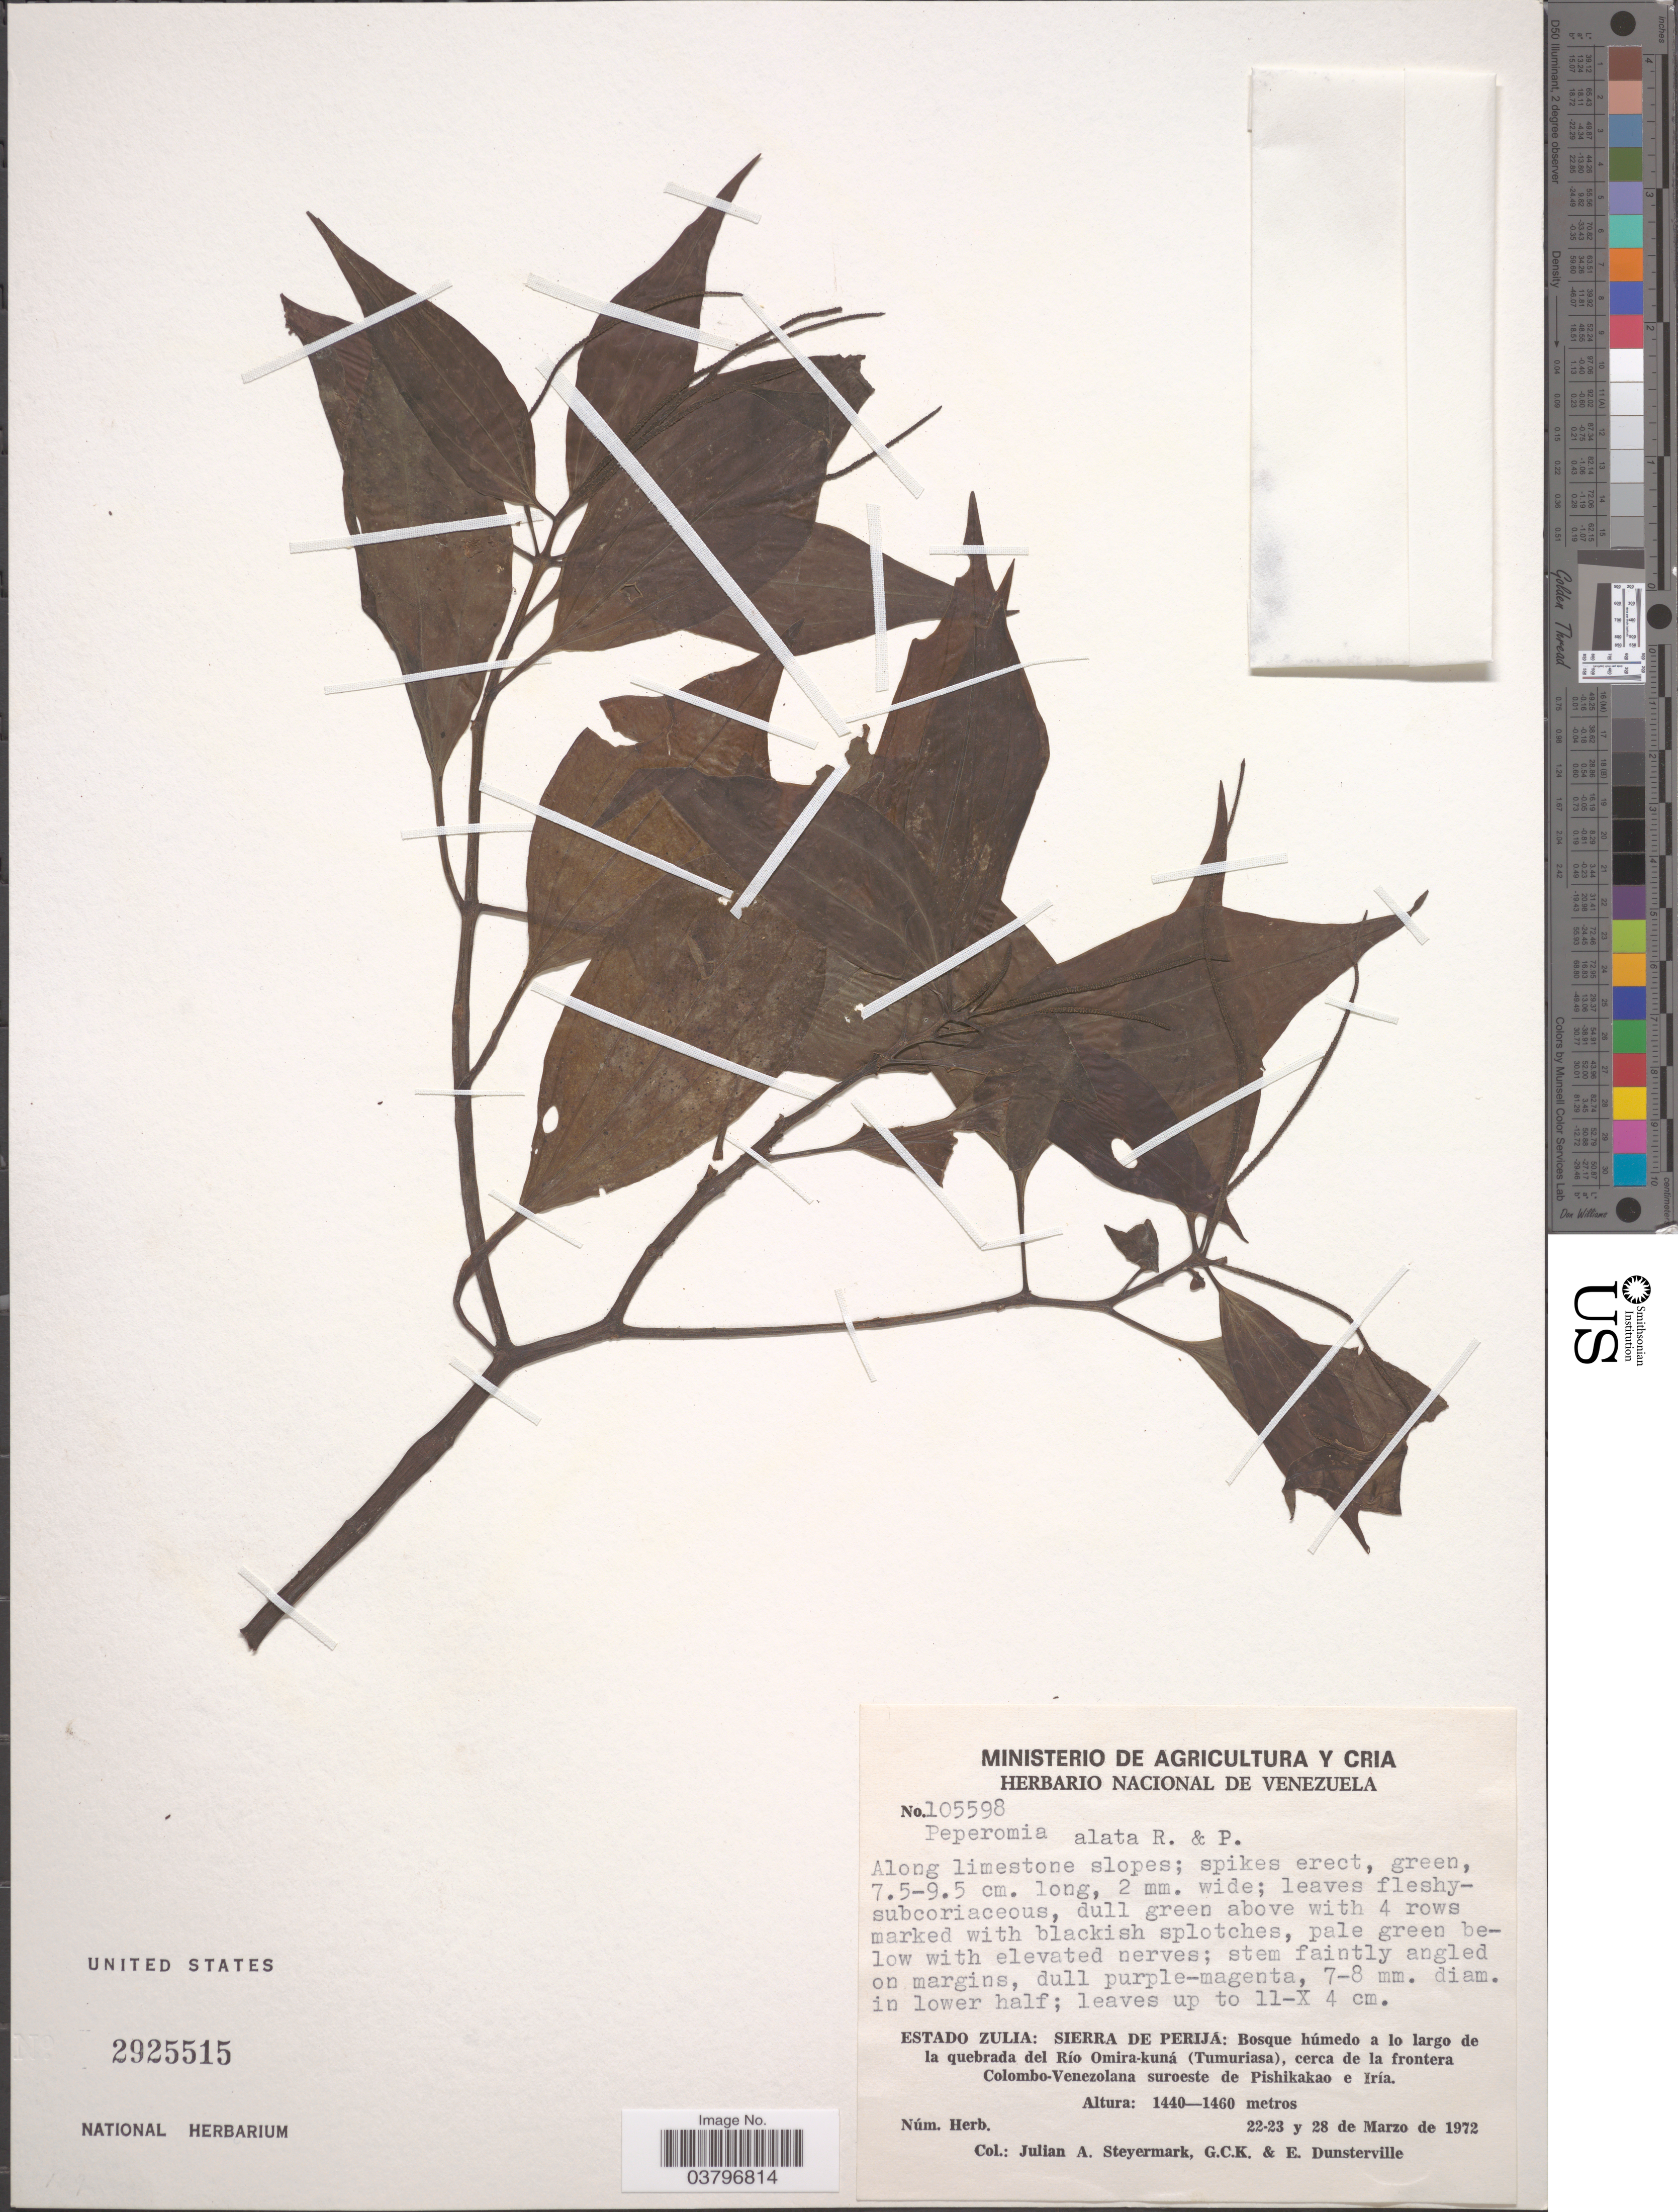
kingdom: Plantae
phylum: Tracheophyta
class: Magnoliopsida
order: Piperales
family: Piperaceae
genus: Peperomia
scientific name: Peperomia alata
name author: Ruiz & Pav.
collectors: J. Steyermark, G. C. K. Dunsterville & E. Dunsterville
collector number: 105598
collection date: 1972-03-22/1972-03-28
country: Venezuela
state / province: Zulia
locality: Sierra de Perijá: Bosque húmedo a lo largo de la quebrada del Río Omira-kuná (Tumuriasa), cerca de la frontera Colombo-Venezolana suroeste de Pishikakao e Iría.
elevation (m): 1440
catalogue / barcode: US 2925515